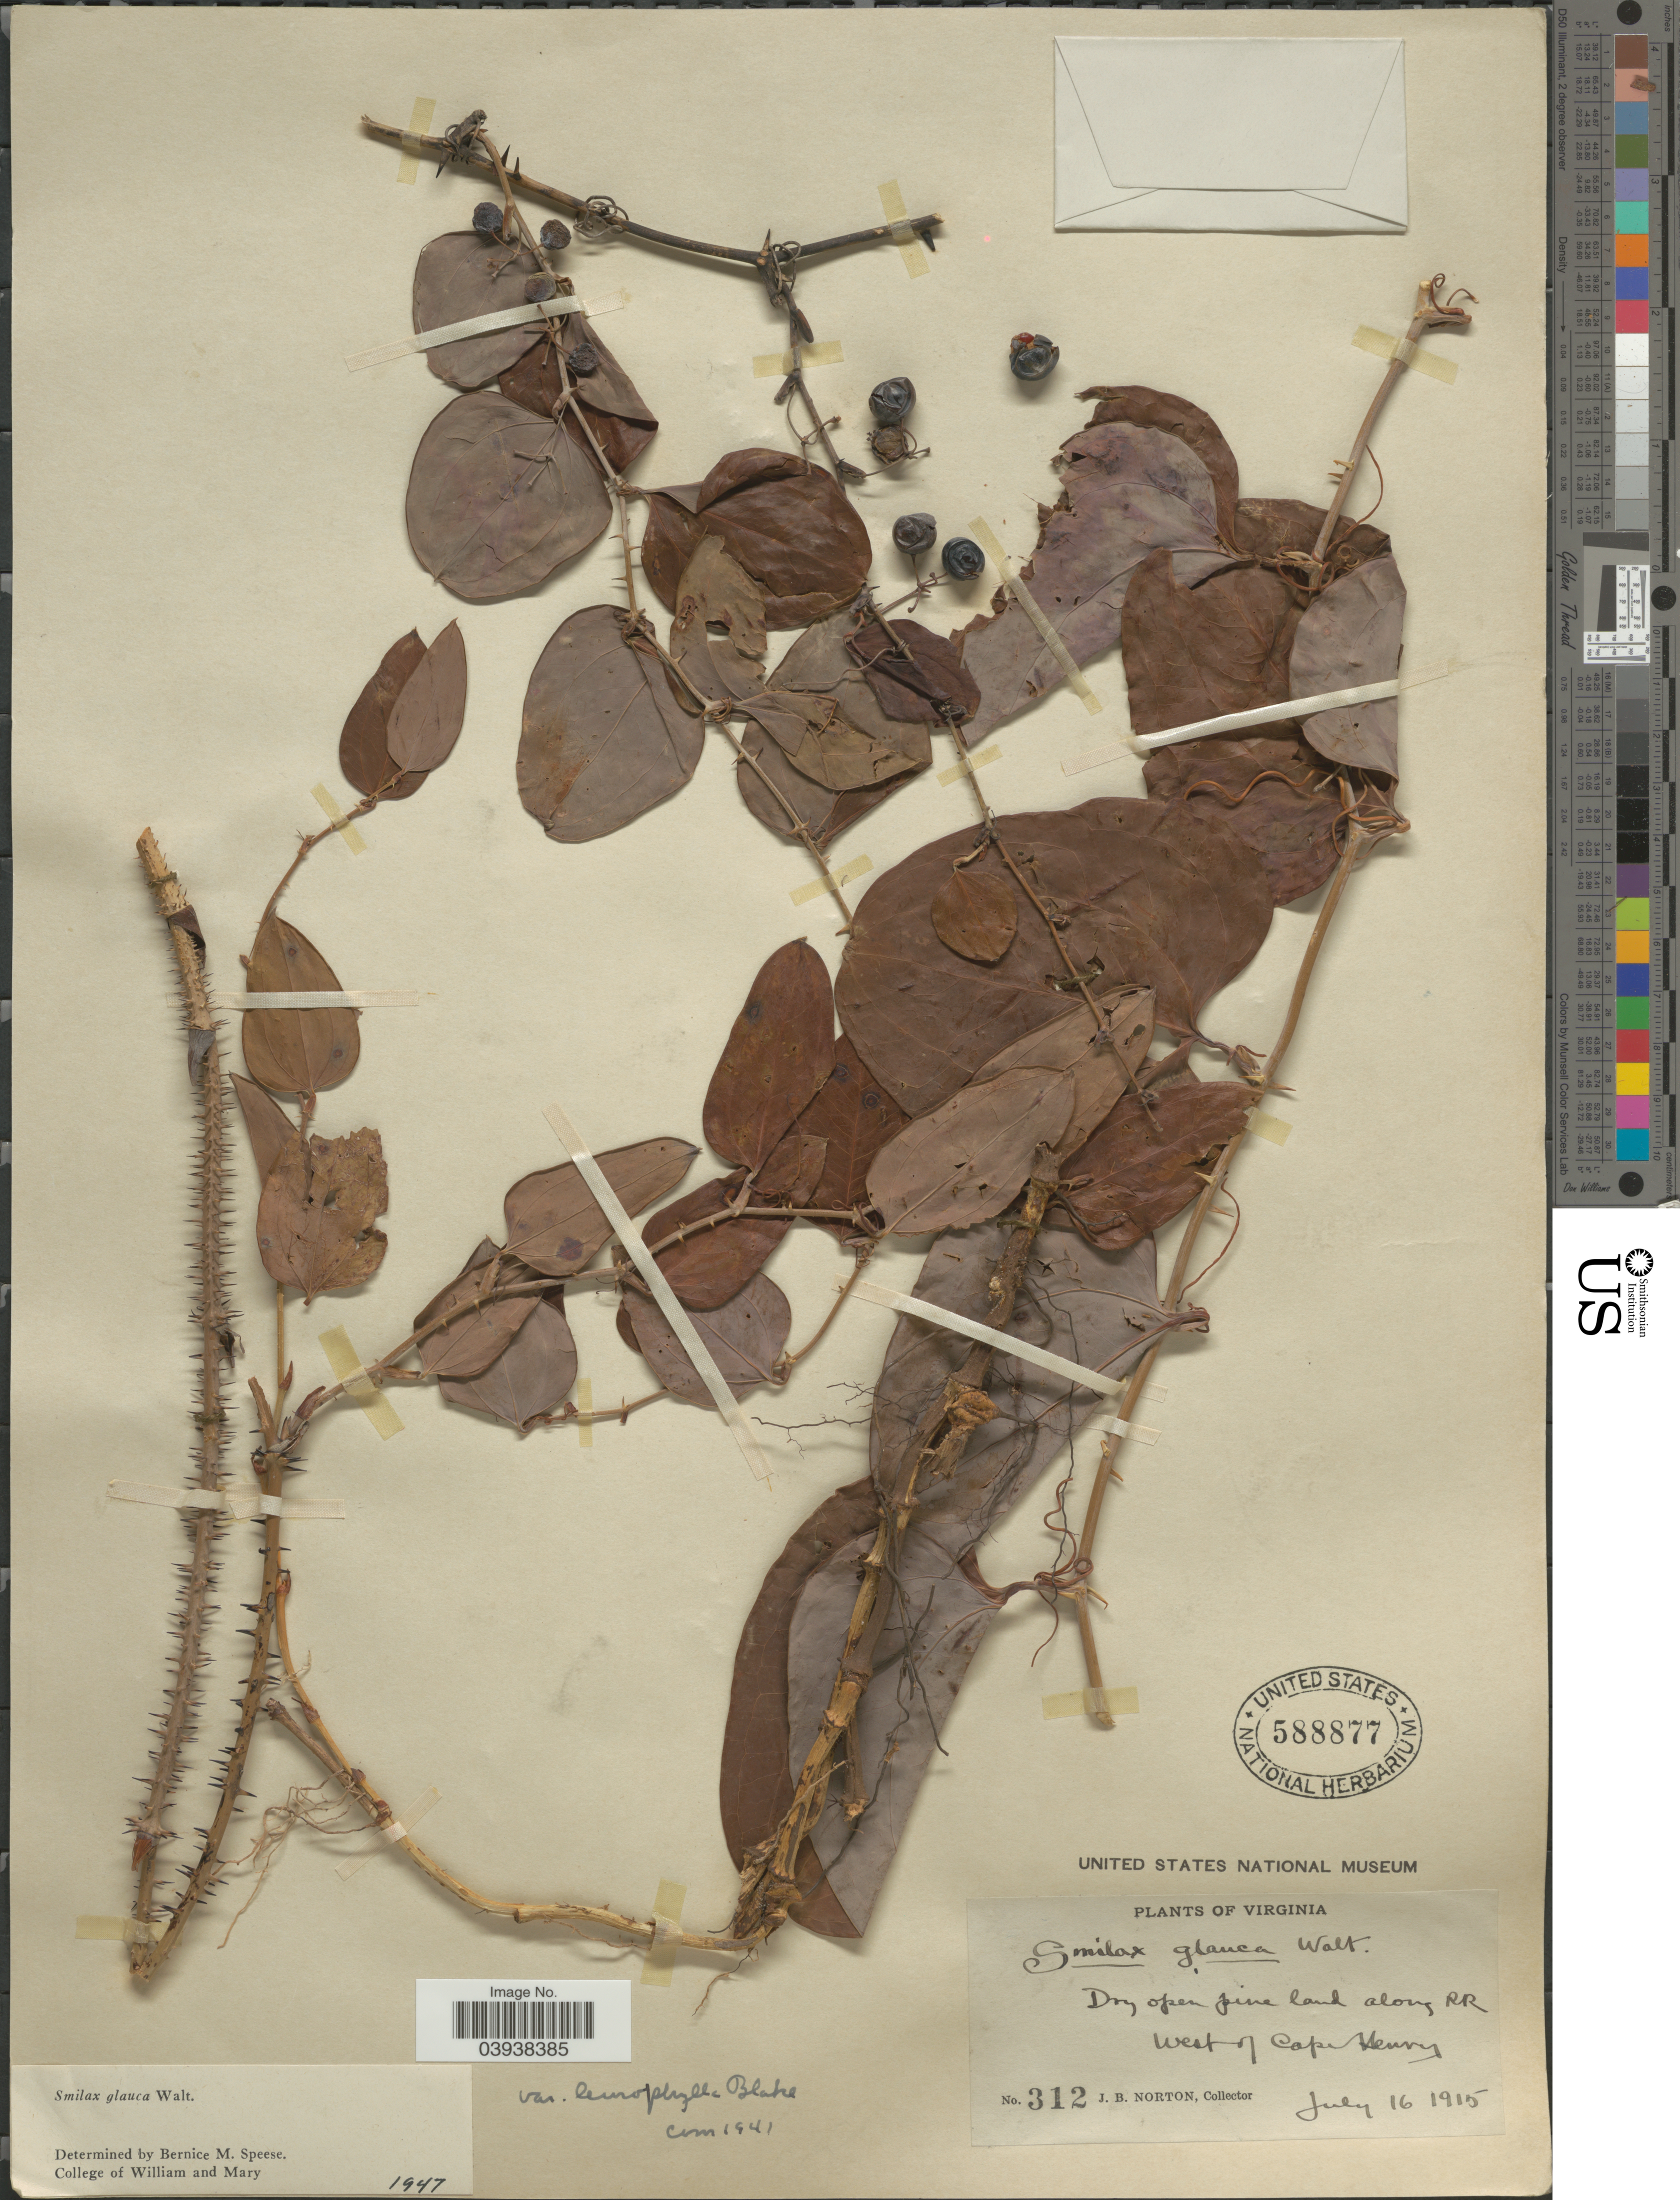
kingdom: Plantae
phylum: Tracheophyta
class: Liliopsida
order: Liliales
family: Smilacaceae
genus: Smilax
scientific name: Smilax glauca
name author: Walter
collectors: J. B. Norton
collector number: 312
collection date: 1915-07-16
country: United States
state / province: Virginia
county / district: City of Virginia Beach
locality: Dry open pine land along RR west of Cape Henry.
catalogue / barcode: US 588877